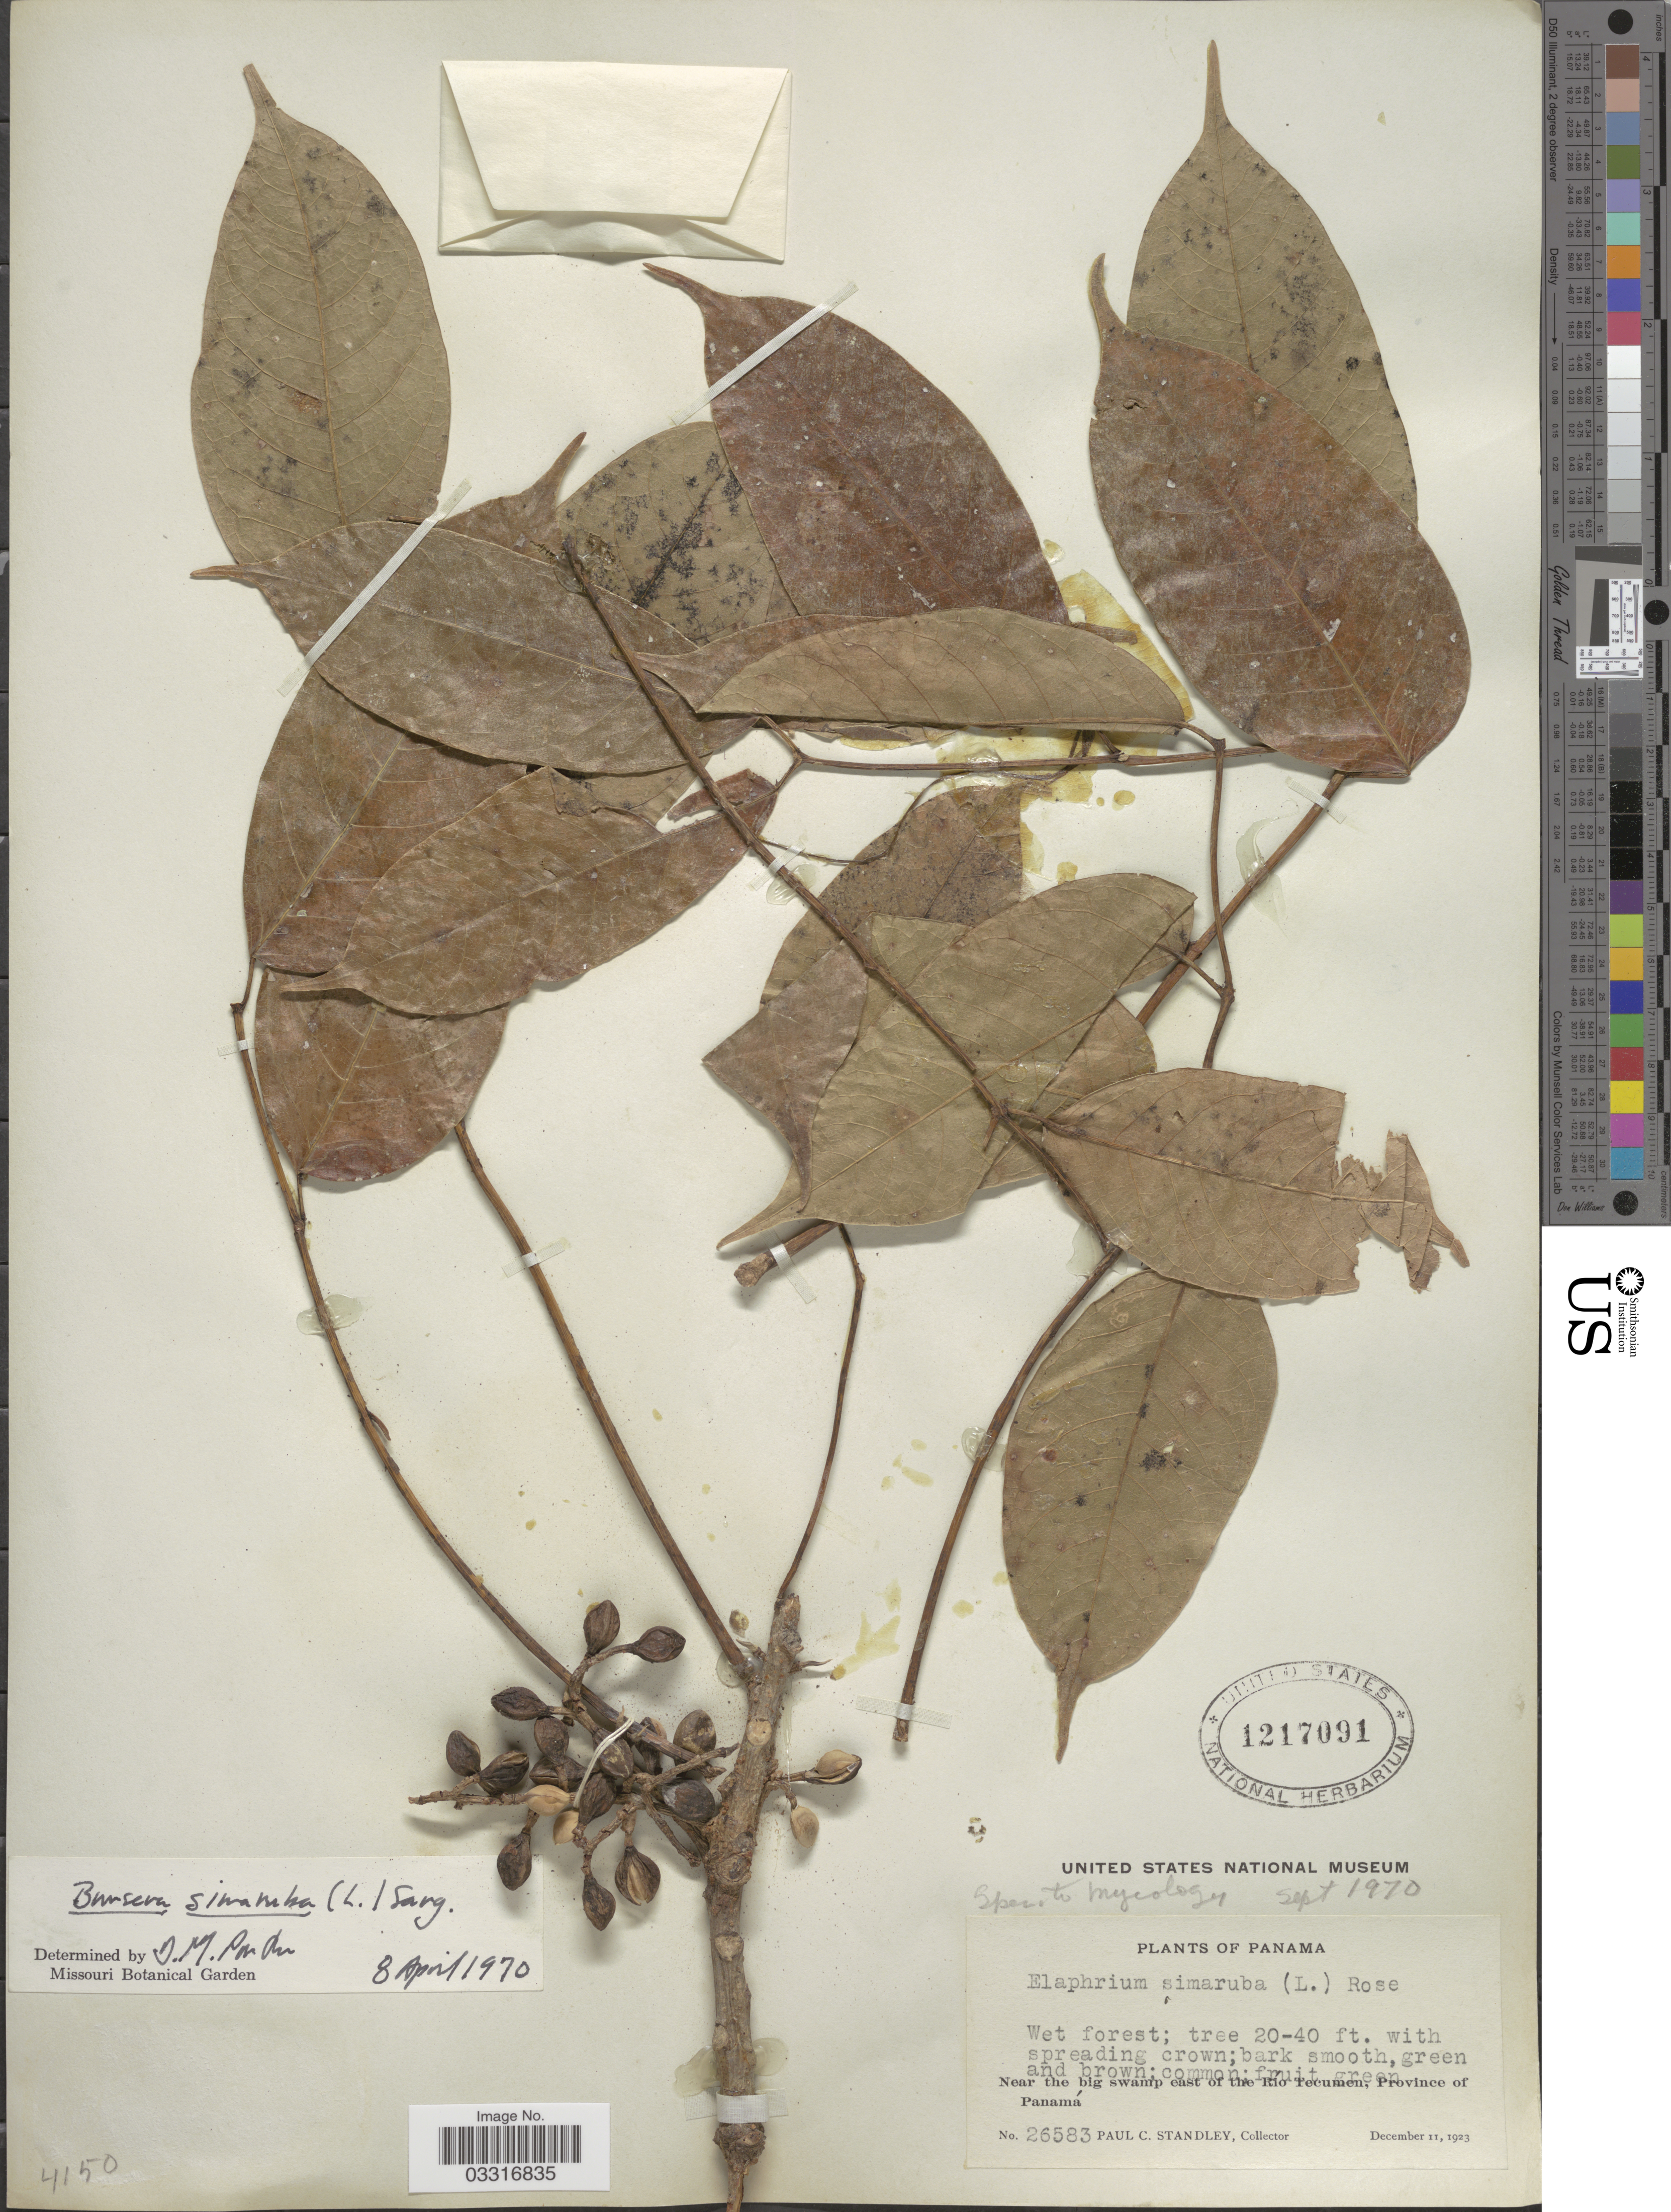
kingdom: Plantae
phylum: Tracheophyta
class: Magnoliopsida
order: Sapindales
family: Burseraceae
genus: Bursera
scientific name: Bursera simaruba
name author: (L.) Sarg.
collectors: P. C. Standley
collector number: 26583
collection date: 1923-12-11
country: Panama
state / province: Panamá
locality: Near the big swamp east of the Río Tecumen, Province of Panamá.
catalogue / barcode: US 1217091